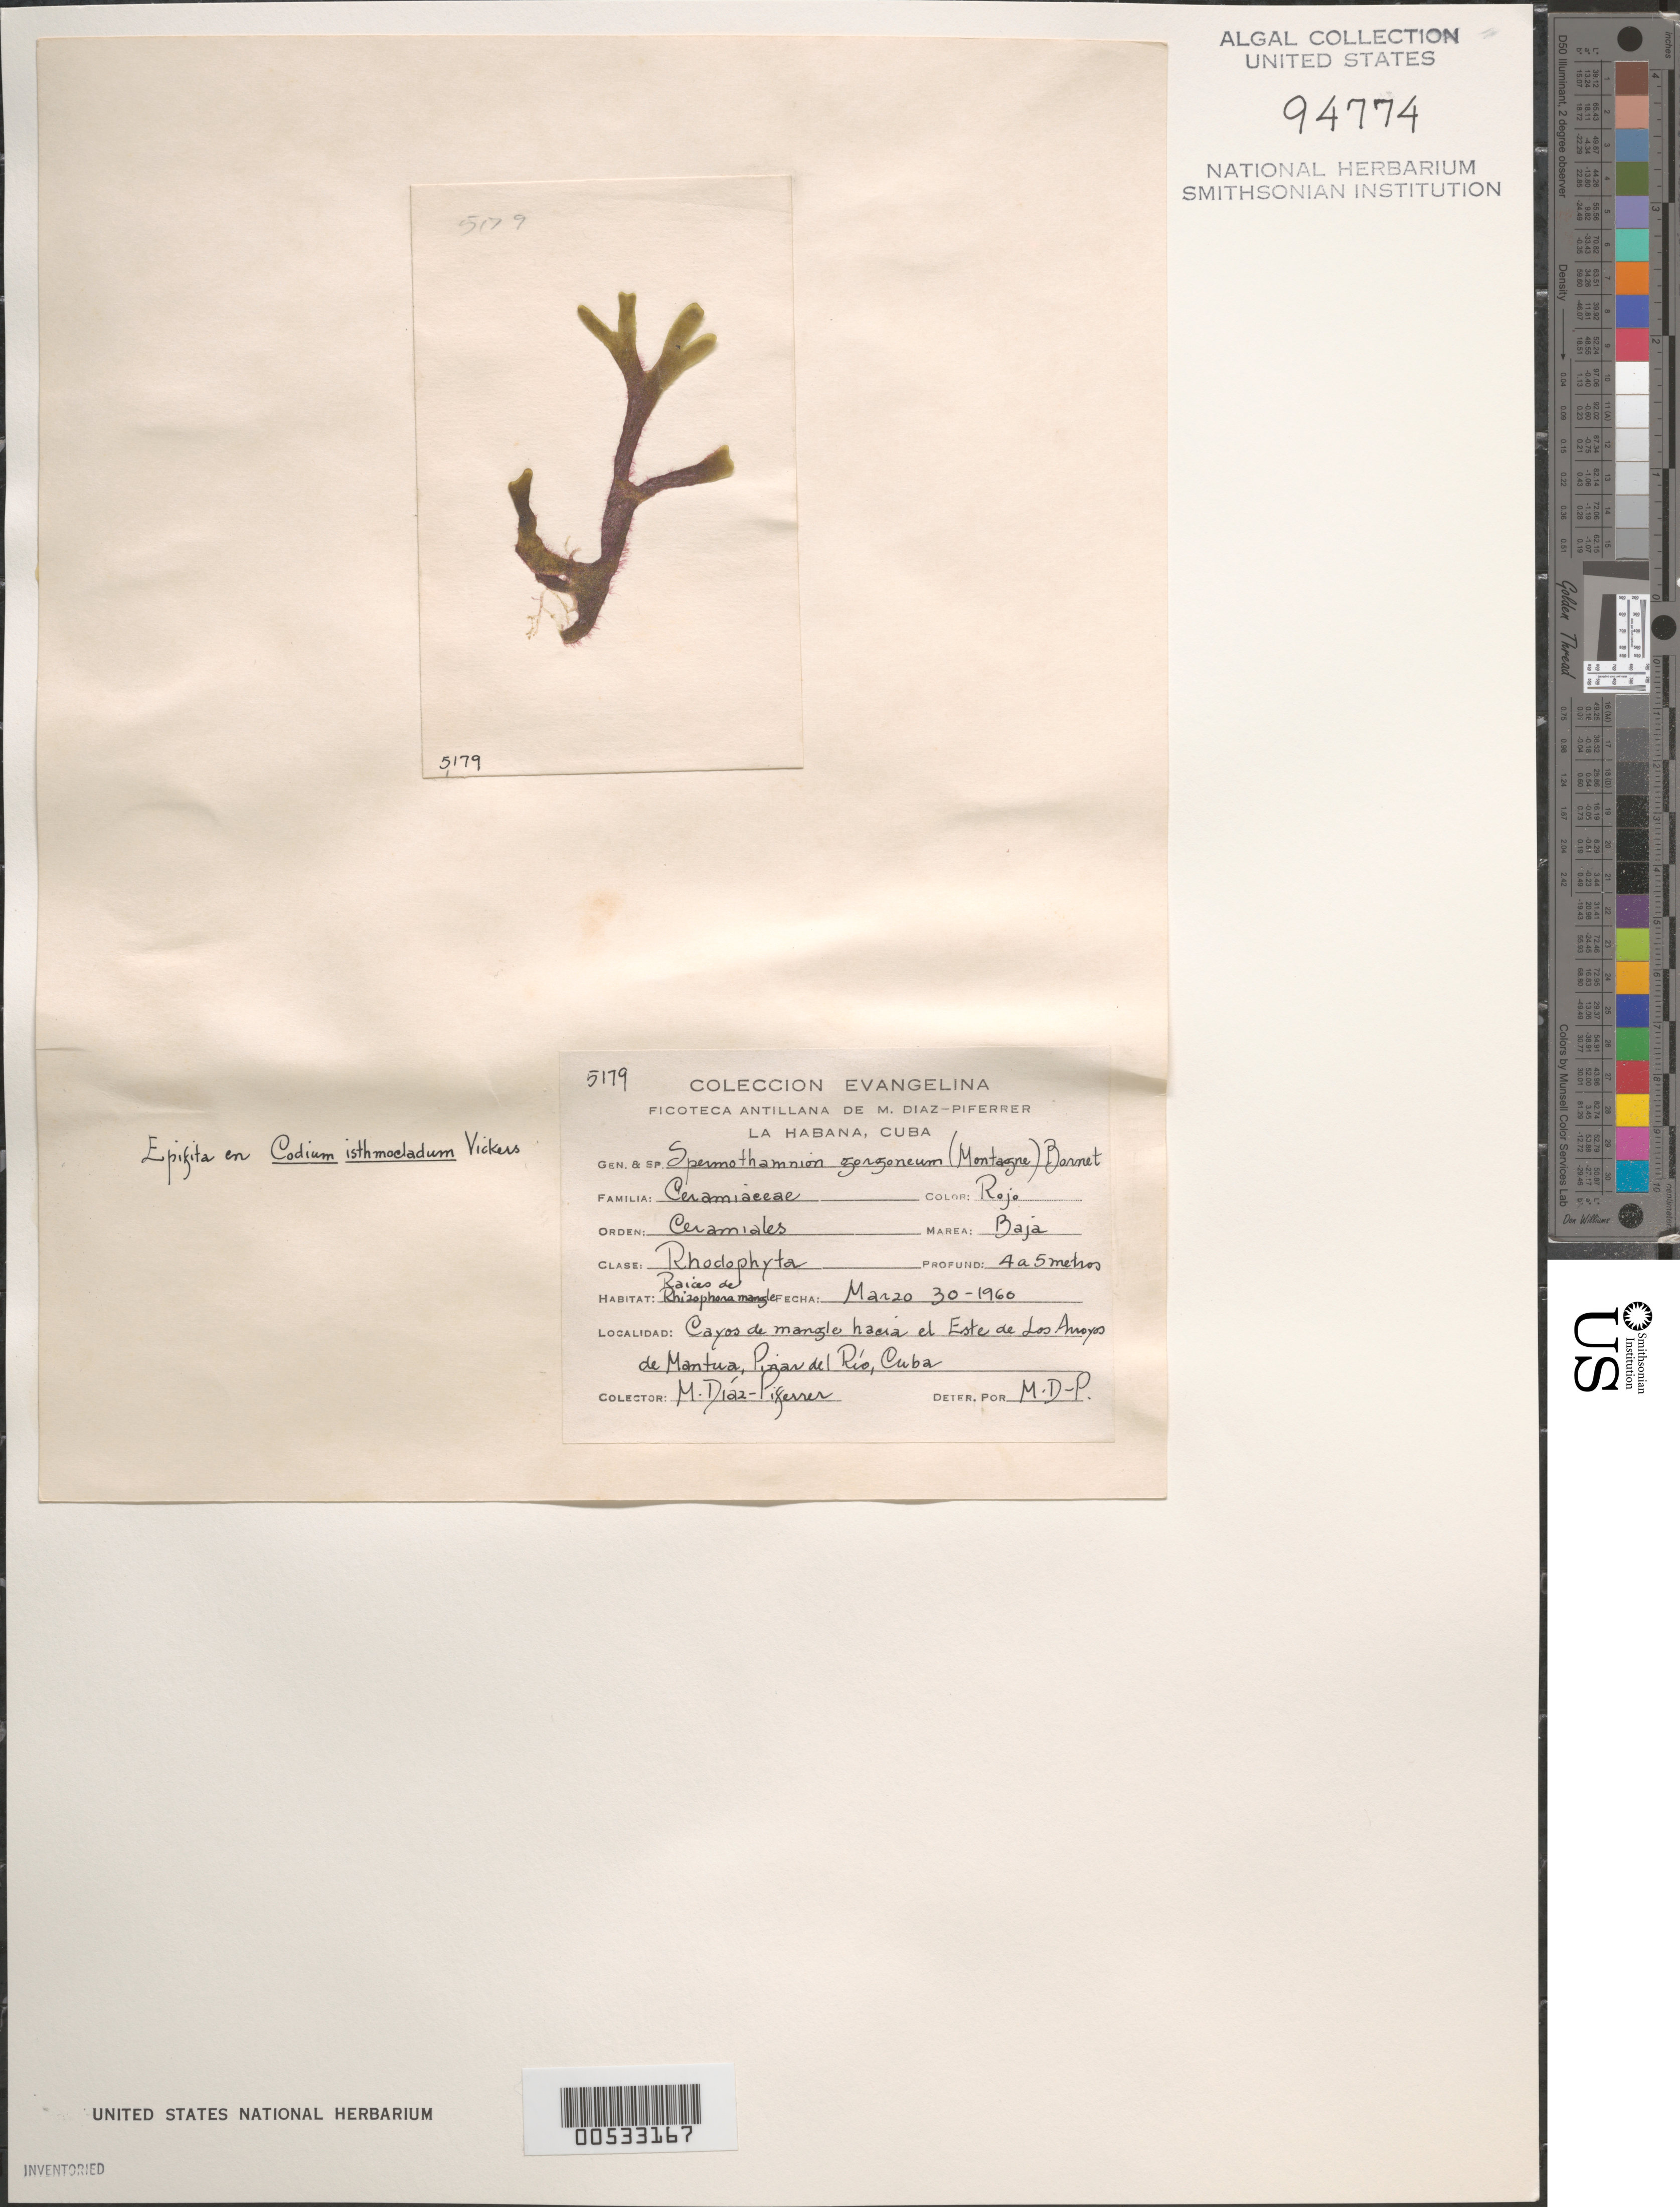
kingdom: Plantae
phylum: Rhodophyta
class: Florideophyceae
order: Ceramiales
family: Wrangeliaceae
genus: Tiffaniella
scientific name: Tiffaniella gorgonea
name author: (Montagne) Doty & Menez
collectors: M. Diaz-Piferrer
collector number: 5179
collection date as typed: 30 Mar 1960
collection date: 1960-03-30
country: Cuba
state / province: Pinar del Río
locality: East of Los Arroyos de Mantua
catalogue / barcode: US 94774